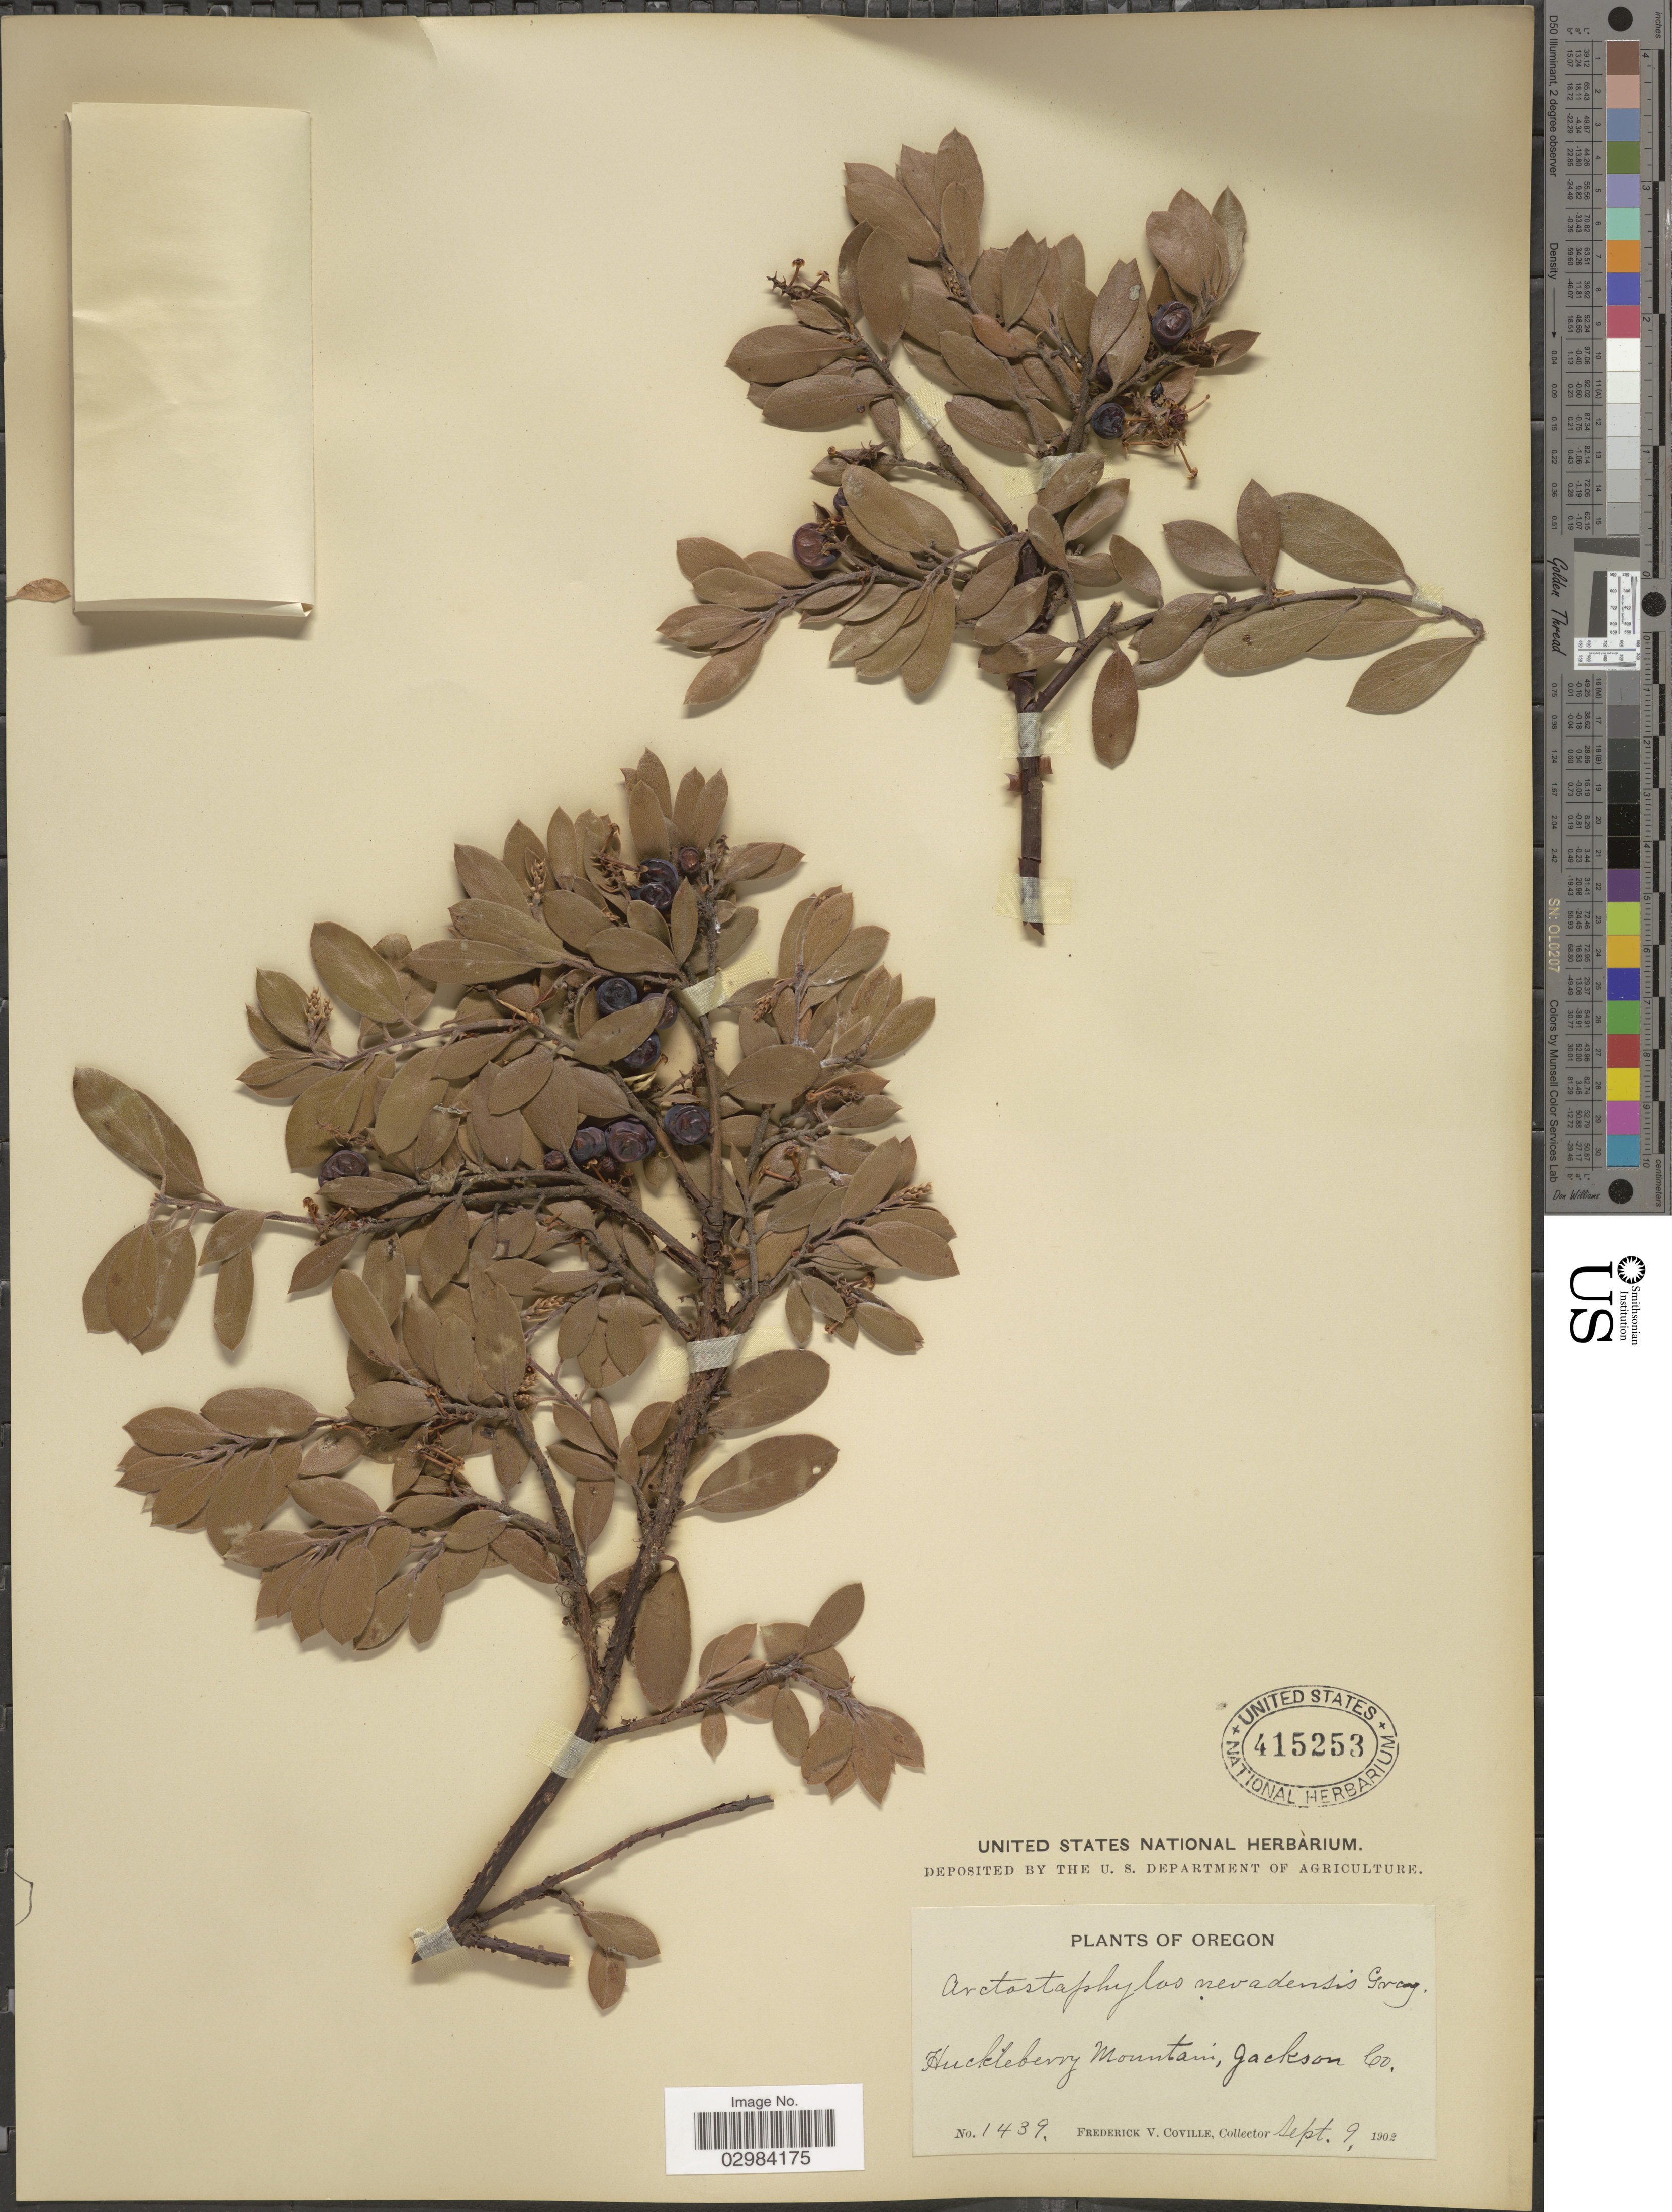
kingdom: Plantae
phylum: Tracheophyta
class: Magnoliopsida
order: Ericales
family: Ericaceae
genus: Arctostaphylos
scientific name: Arctostaphylos nevadensis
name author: A. Gray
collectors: F. V. Coville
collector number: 1439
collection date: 1902-09-09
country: United States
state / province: Oregon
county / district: Jackson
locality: Huckleberry Mountain, Jackson Co.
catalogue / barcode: US 415253